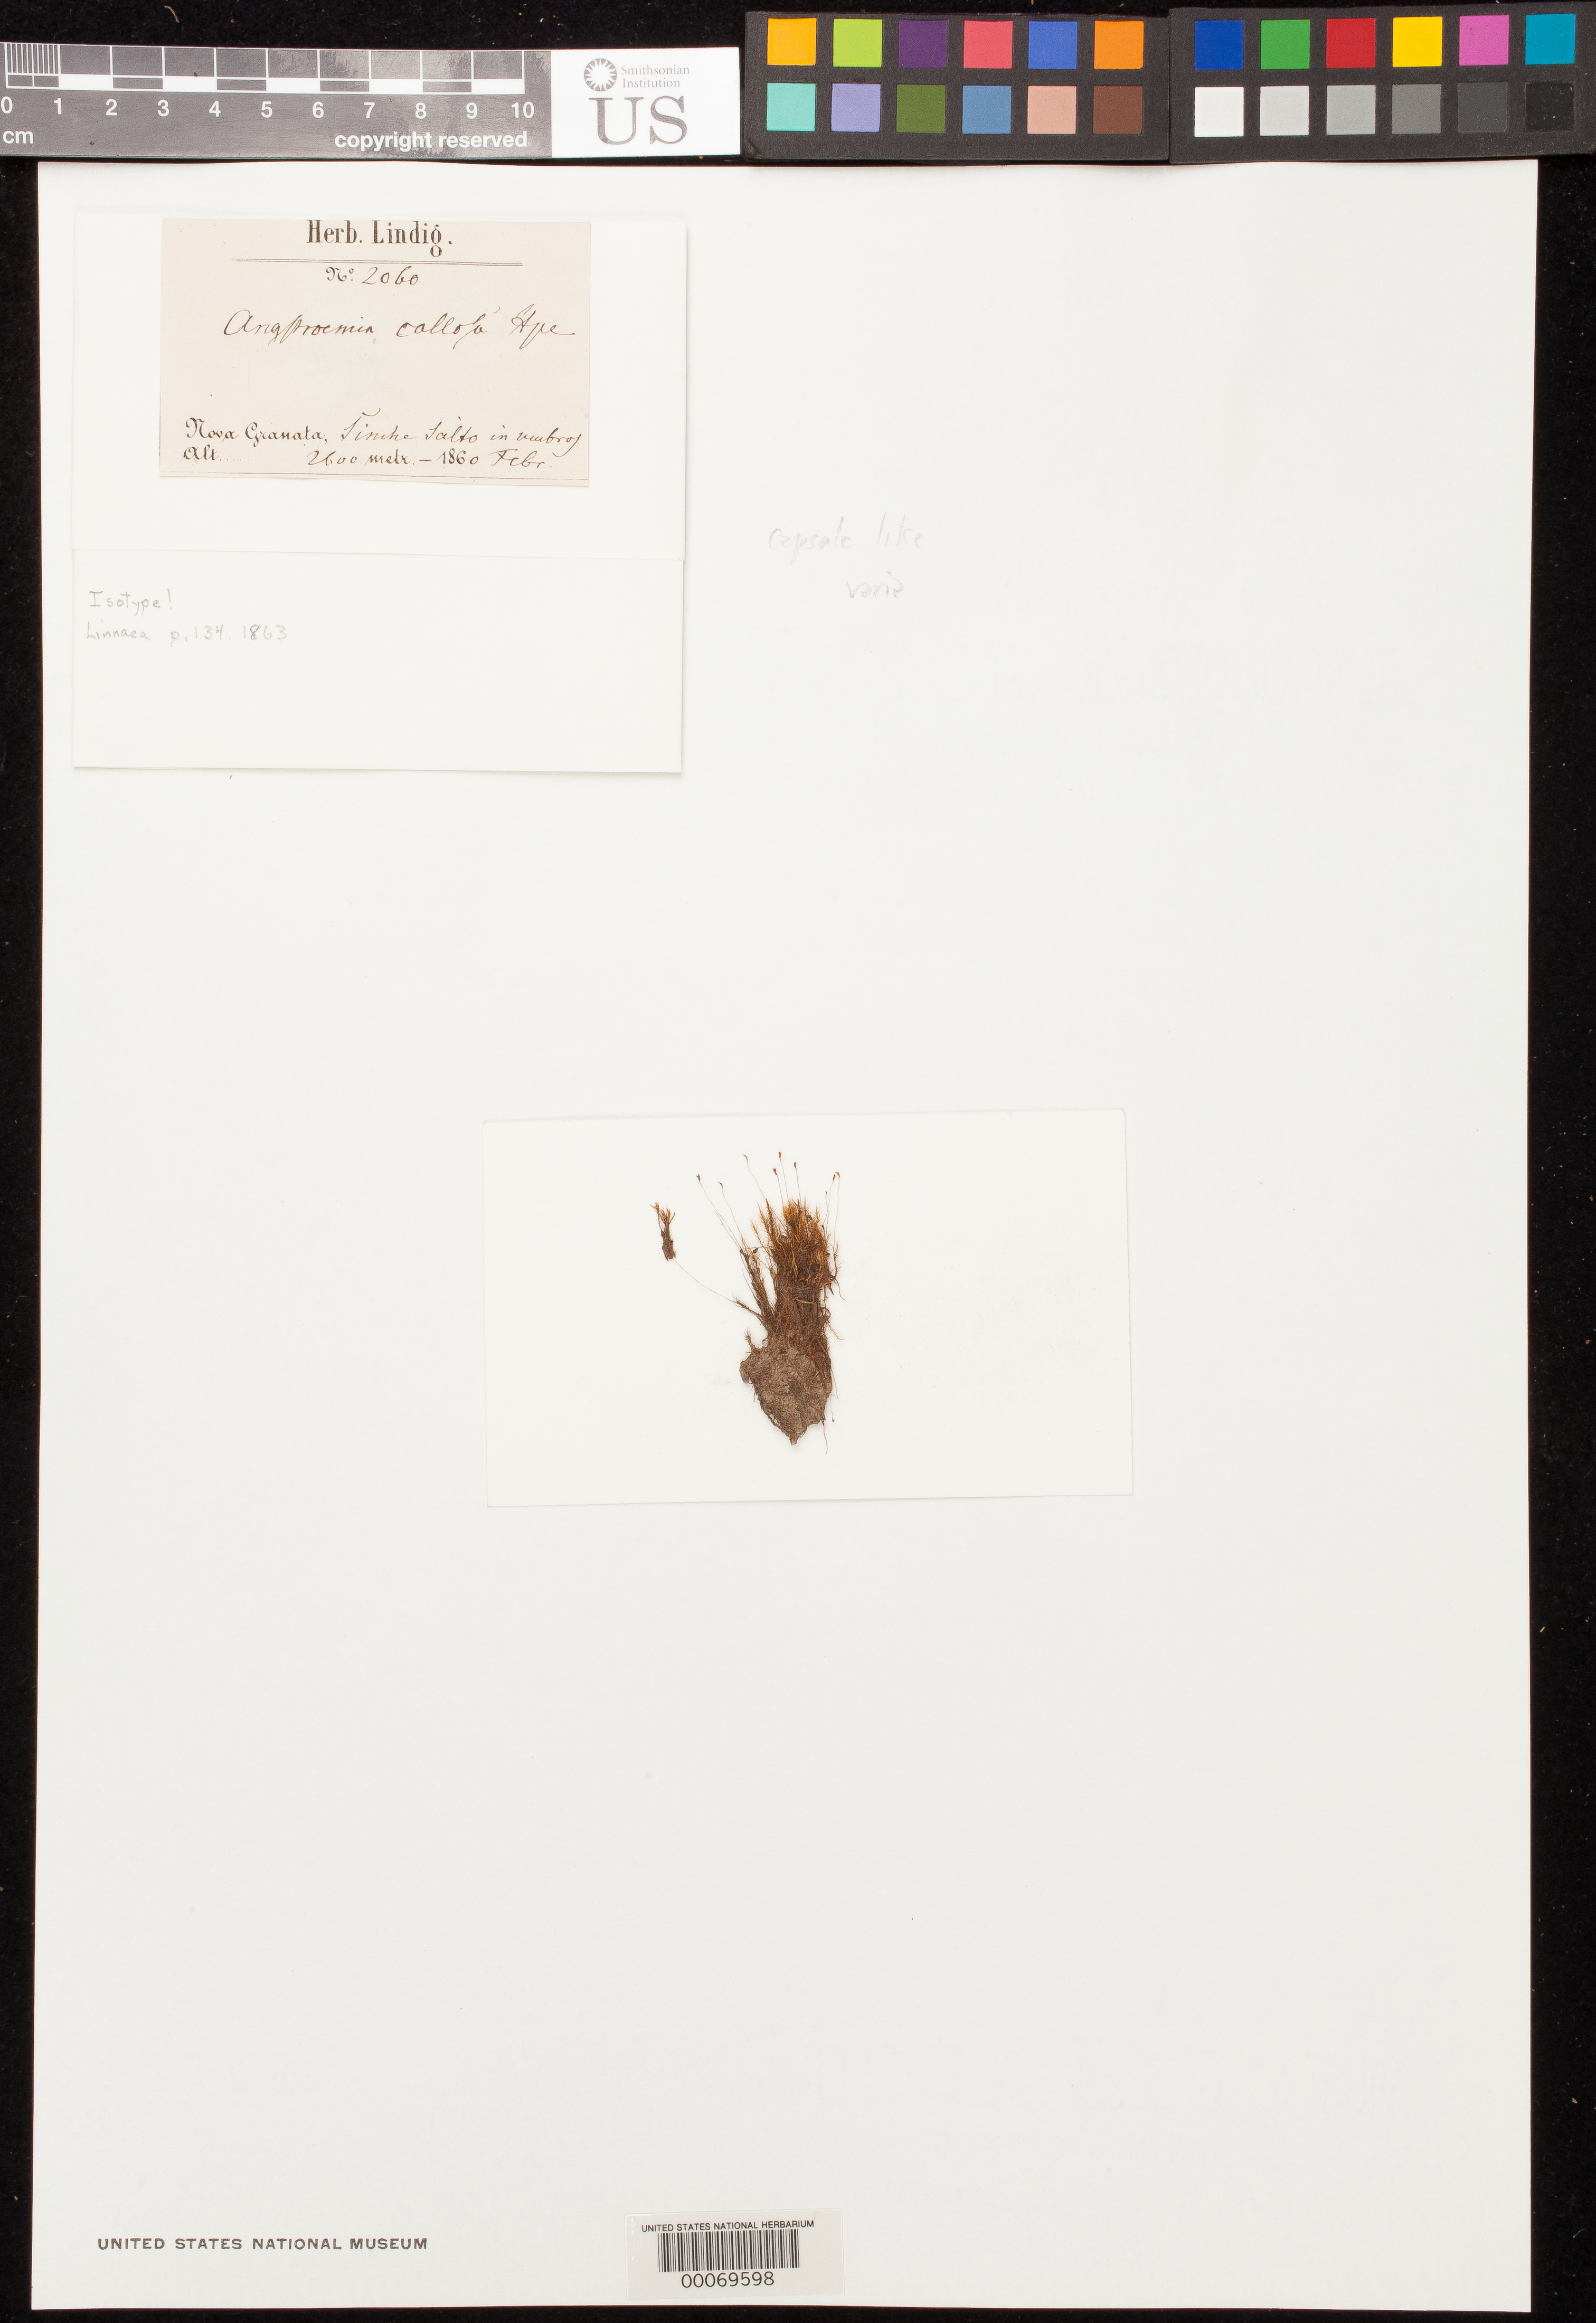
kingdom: Plantae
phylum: Bryophyta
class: Bryopsida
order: Dicranales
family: Aongstroemiaceae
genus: Angstroemia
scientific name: Angstroemia callosa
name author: Hampe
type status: Isotype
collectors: A. Lindig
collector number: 2060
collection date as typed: Feb 1860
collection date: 1860-02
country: Colombia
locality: Nova Granata.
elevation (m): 2600